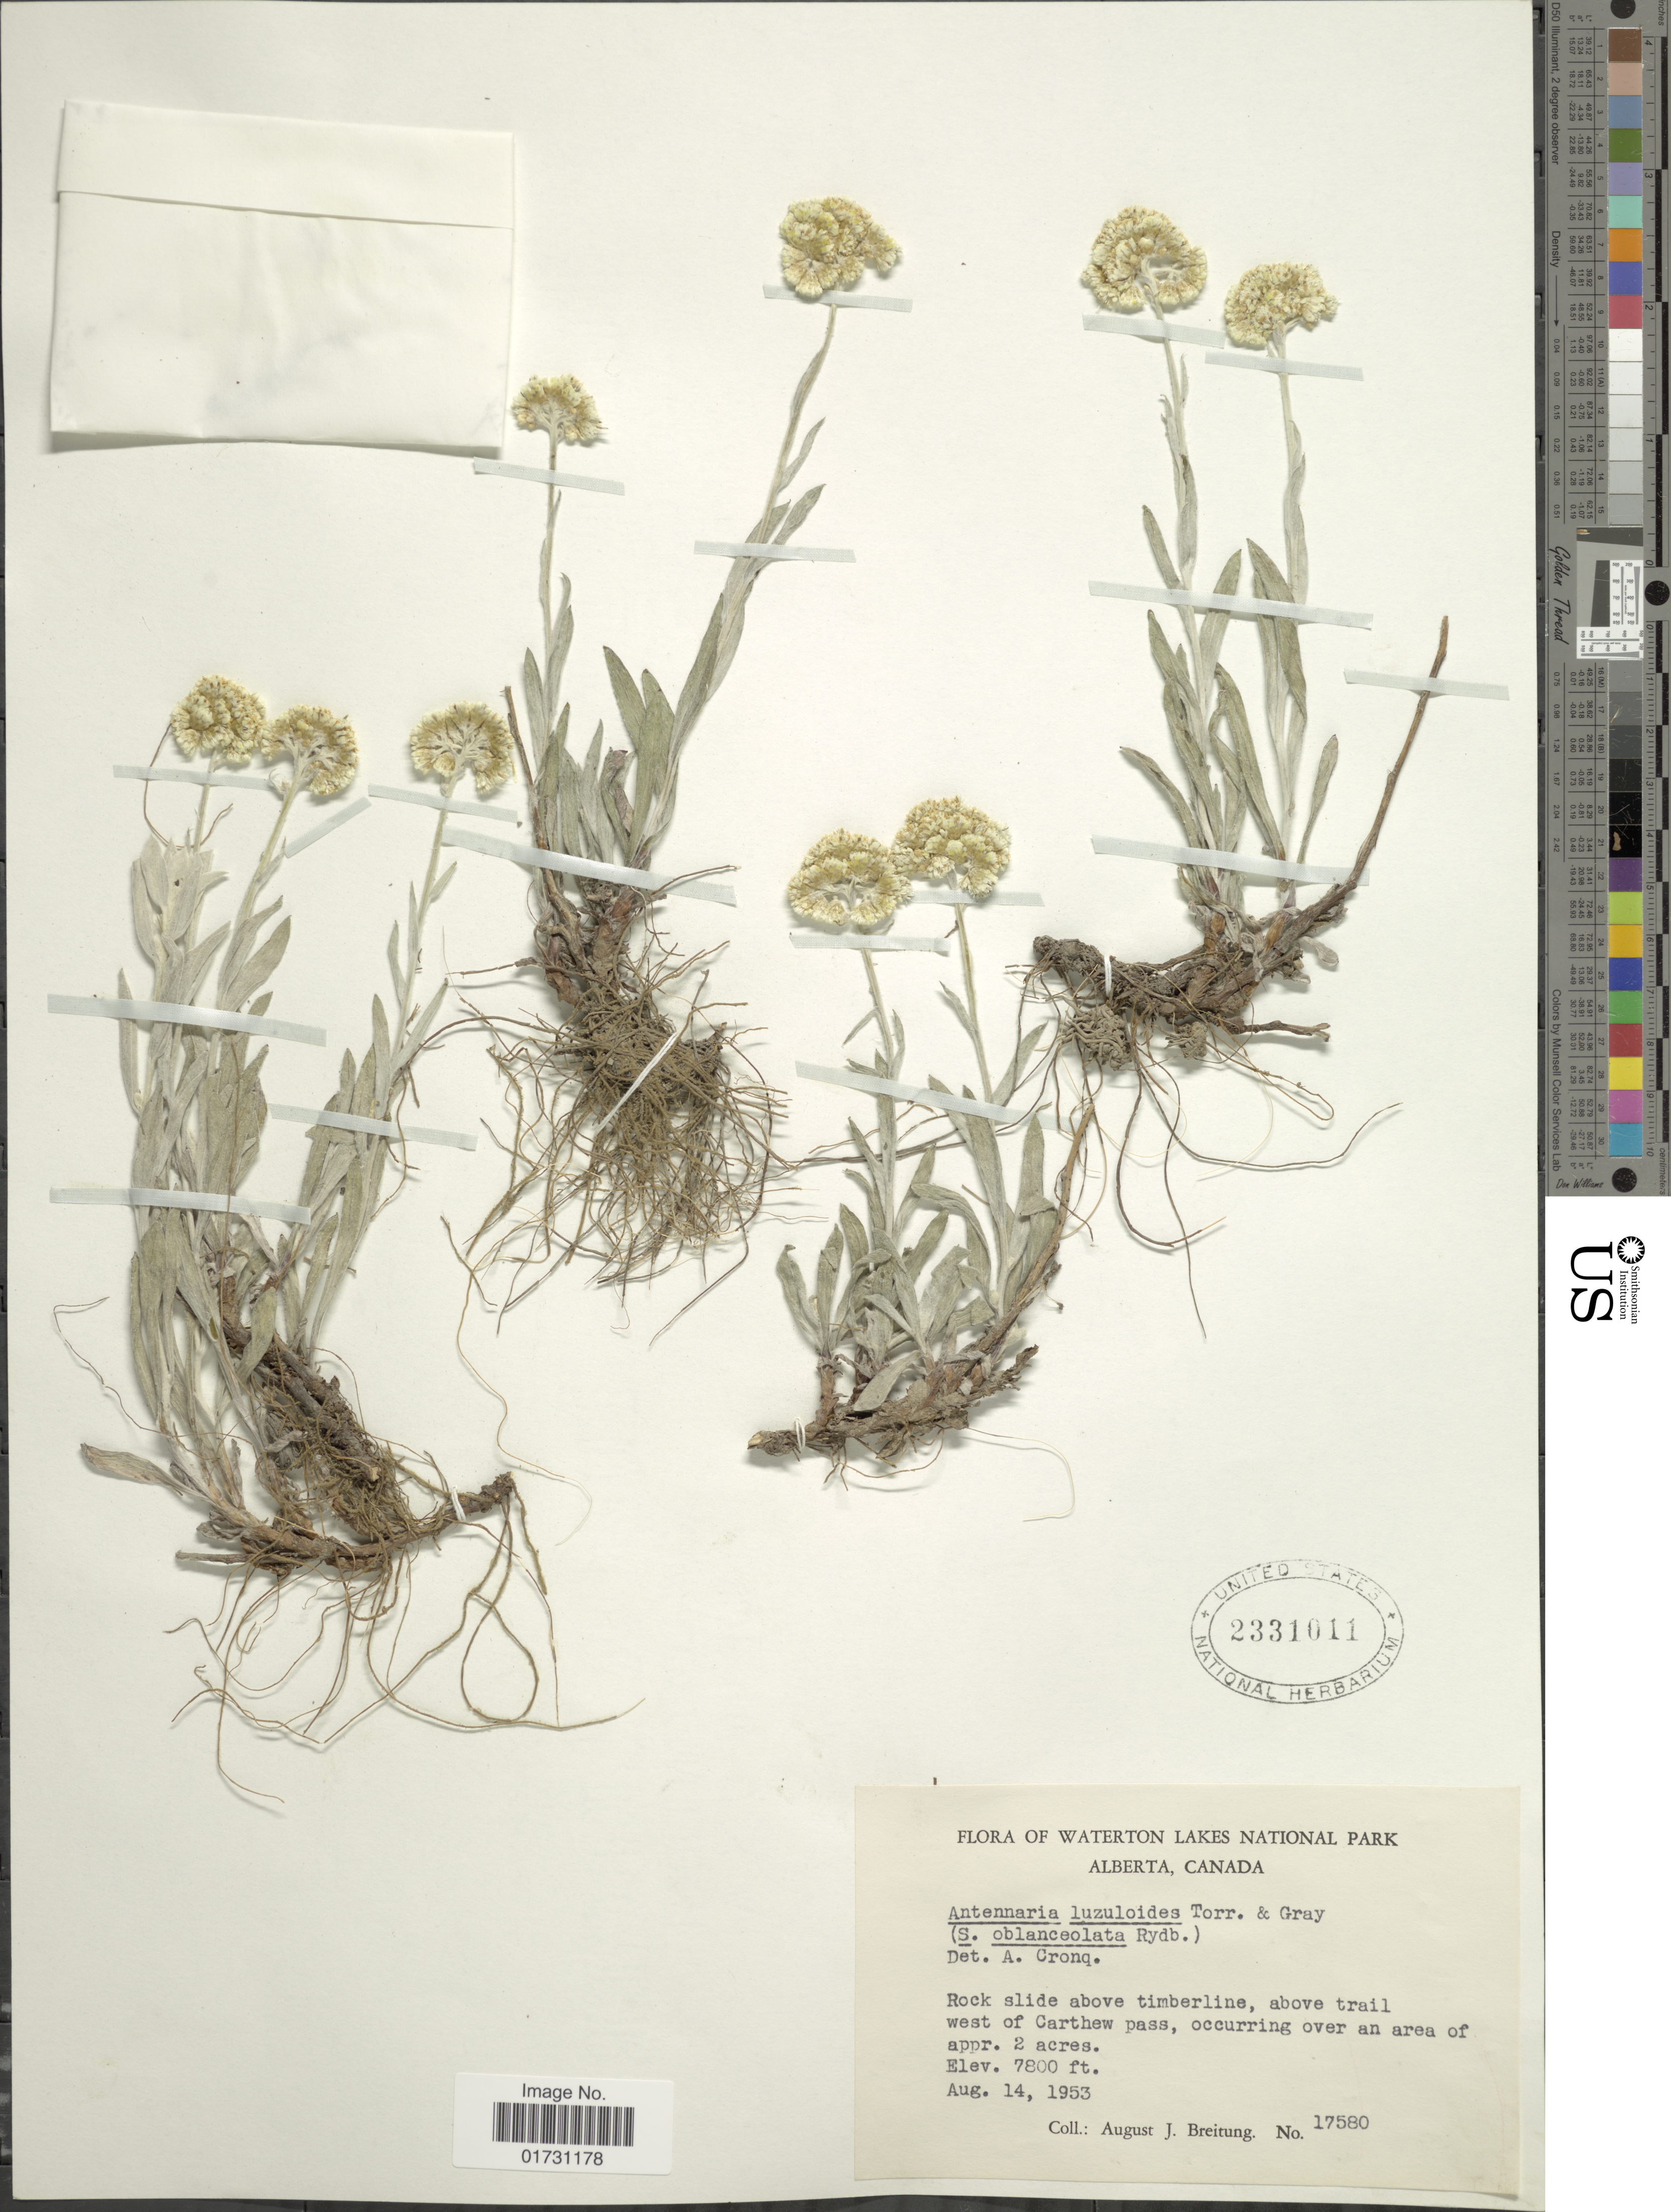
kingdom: Plantae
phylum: Tracheophyta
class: Magnoliopsida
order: Asterales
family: Asteraceae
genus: Antennaria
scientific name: Antennaria luzuloides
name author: Torr. & A. Gray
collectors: A. Breitung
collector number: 17580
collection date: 1953-08-14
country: Canada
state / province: Alberta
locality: Waterton Lake National Park, Albert, Rock slide above timberline, above trail west of Carthew pass, occuring over an area of appr. 2 acres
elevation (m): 2377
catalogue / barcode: US 2331011